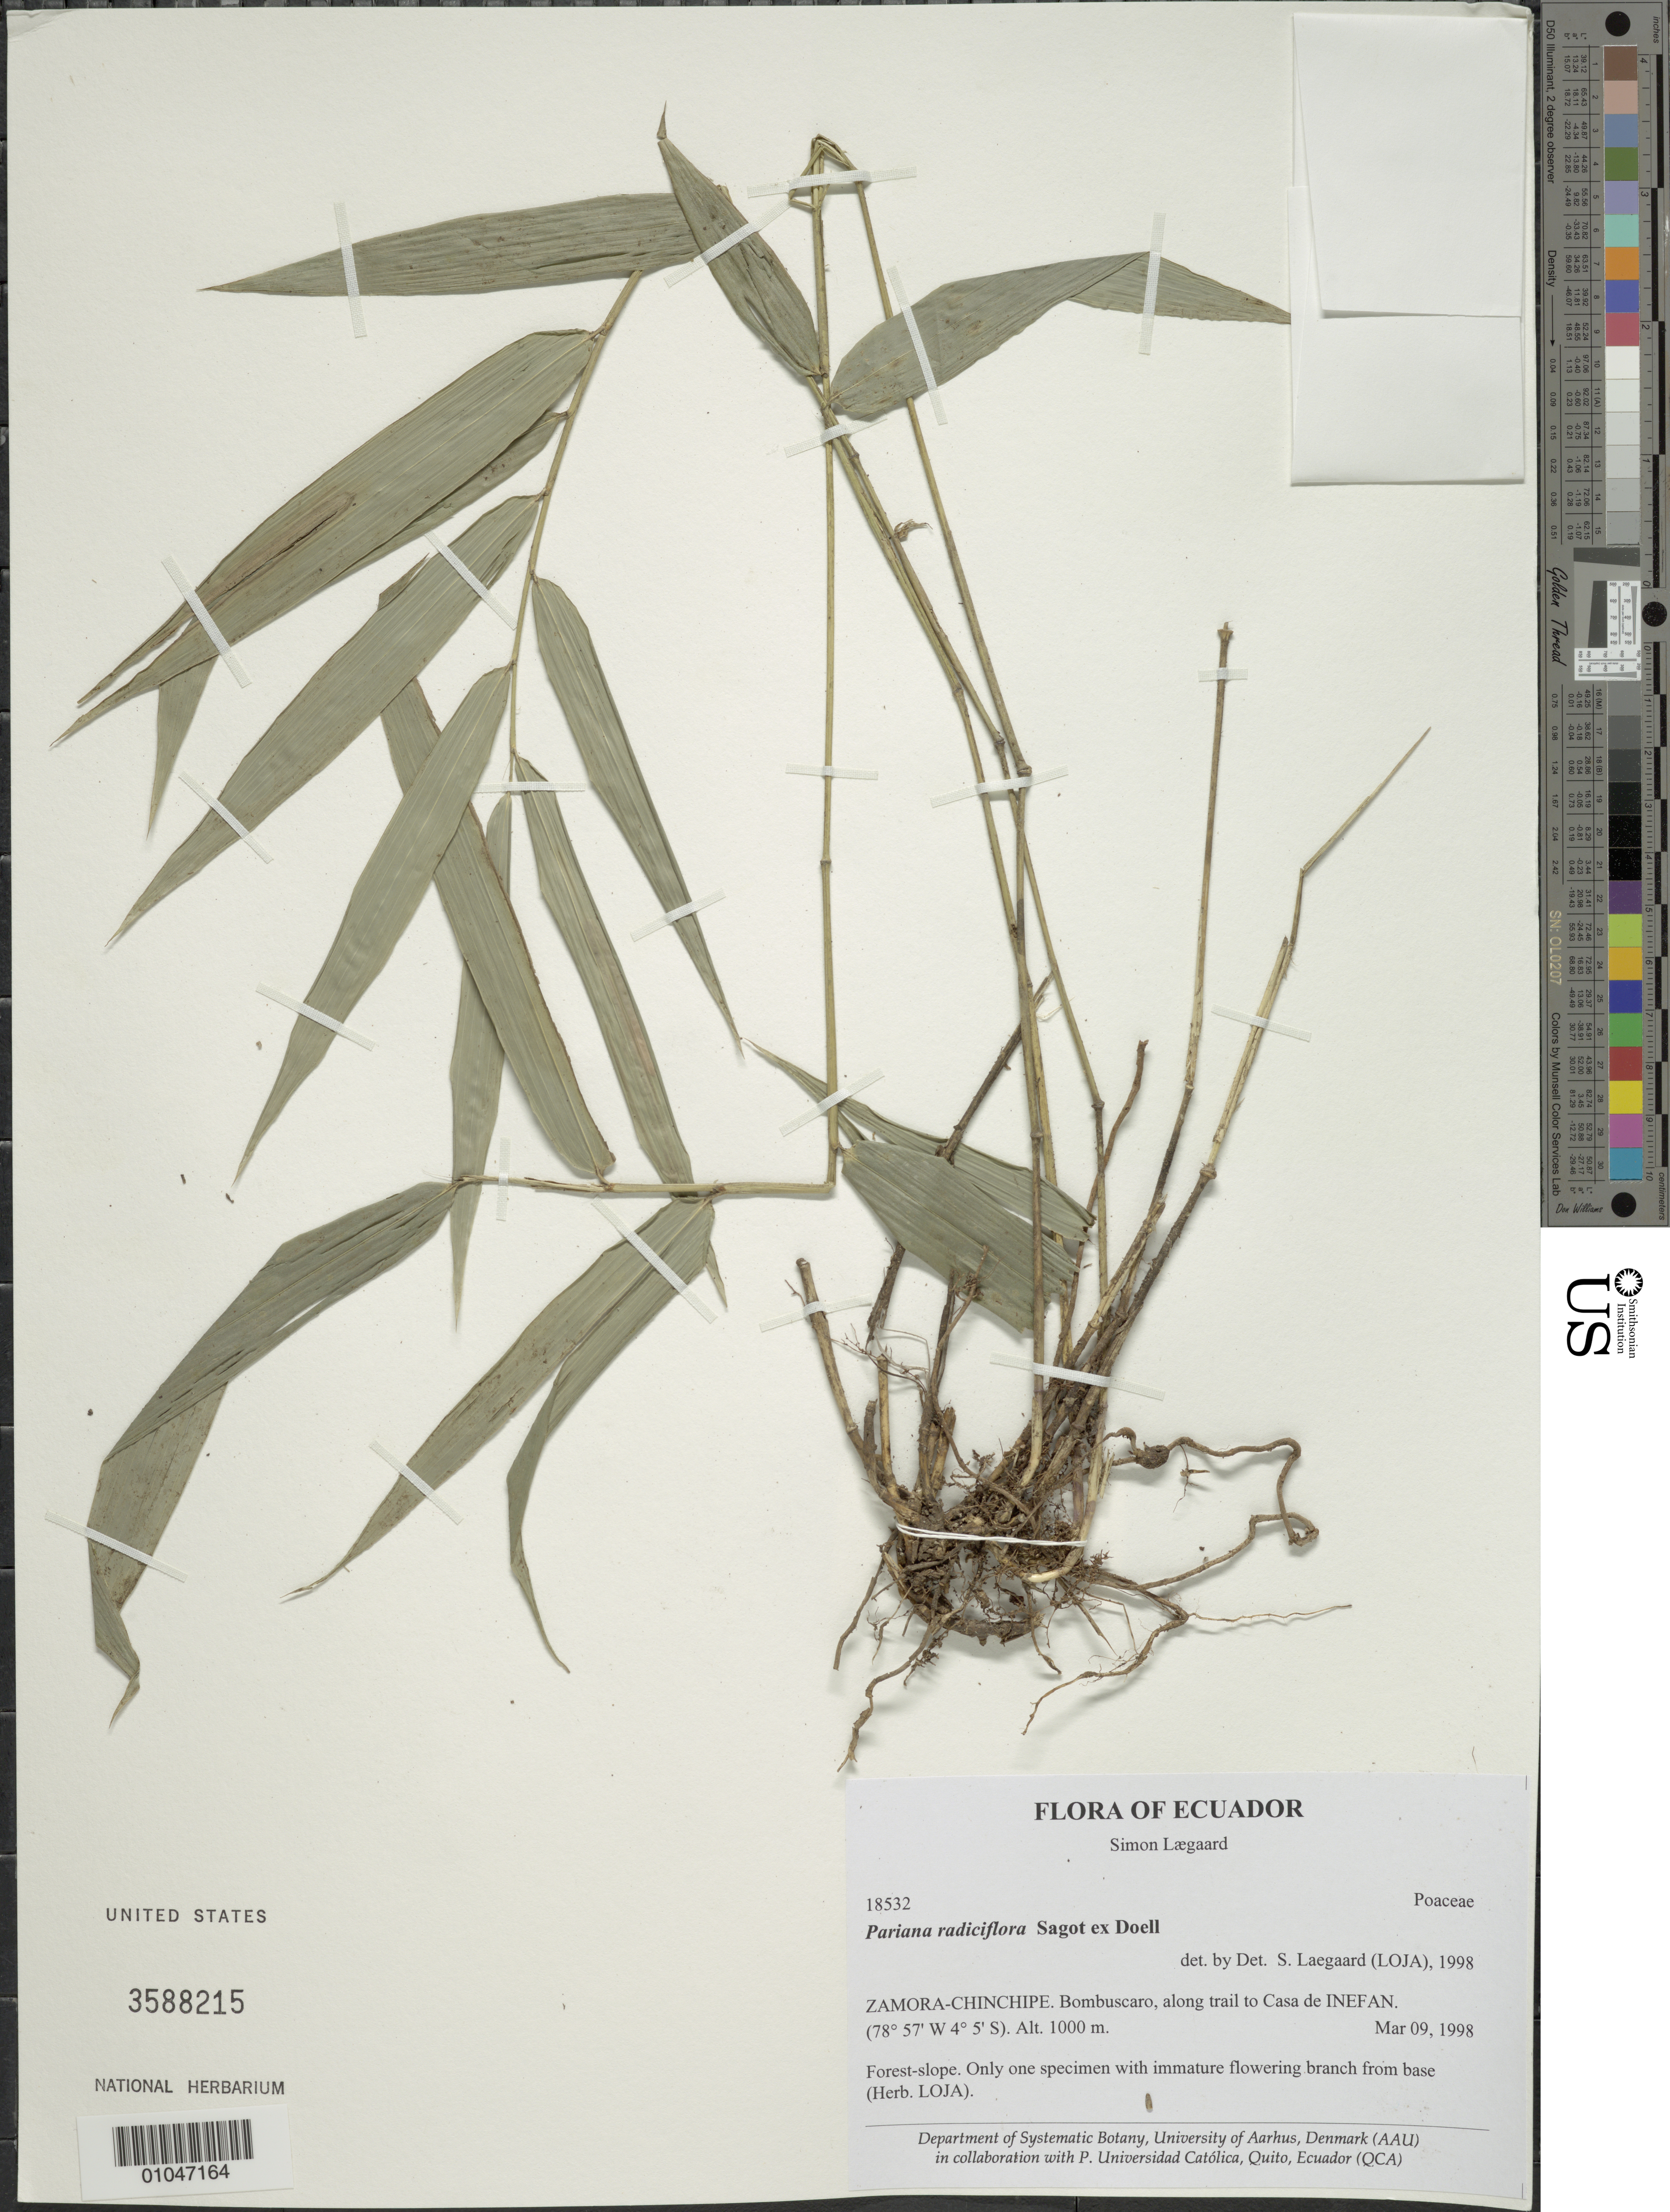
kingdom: Plantae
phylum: Tracheophyta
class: Liliopsida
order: Poales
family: Poaceae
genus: Pariana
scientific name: Pariana radiciflora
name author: Sagot ex Döll in Mart.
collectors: S. Lægaard & A. Miranda Leiva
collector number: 18532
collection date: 1998-03-09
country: Ecuador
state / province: Zamora-Chinchipe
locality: Along trail to Casa de INEFAN, Bombuscaro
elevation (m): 1000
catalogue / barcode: US 3588215